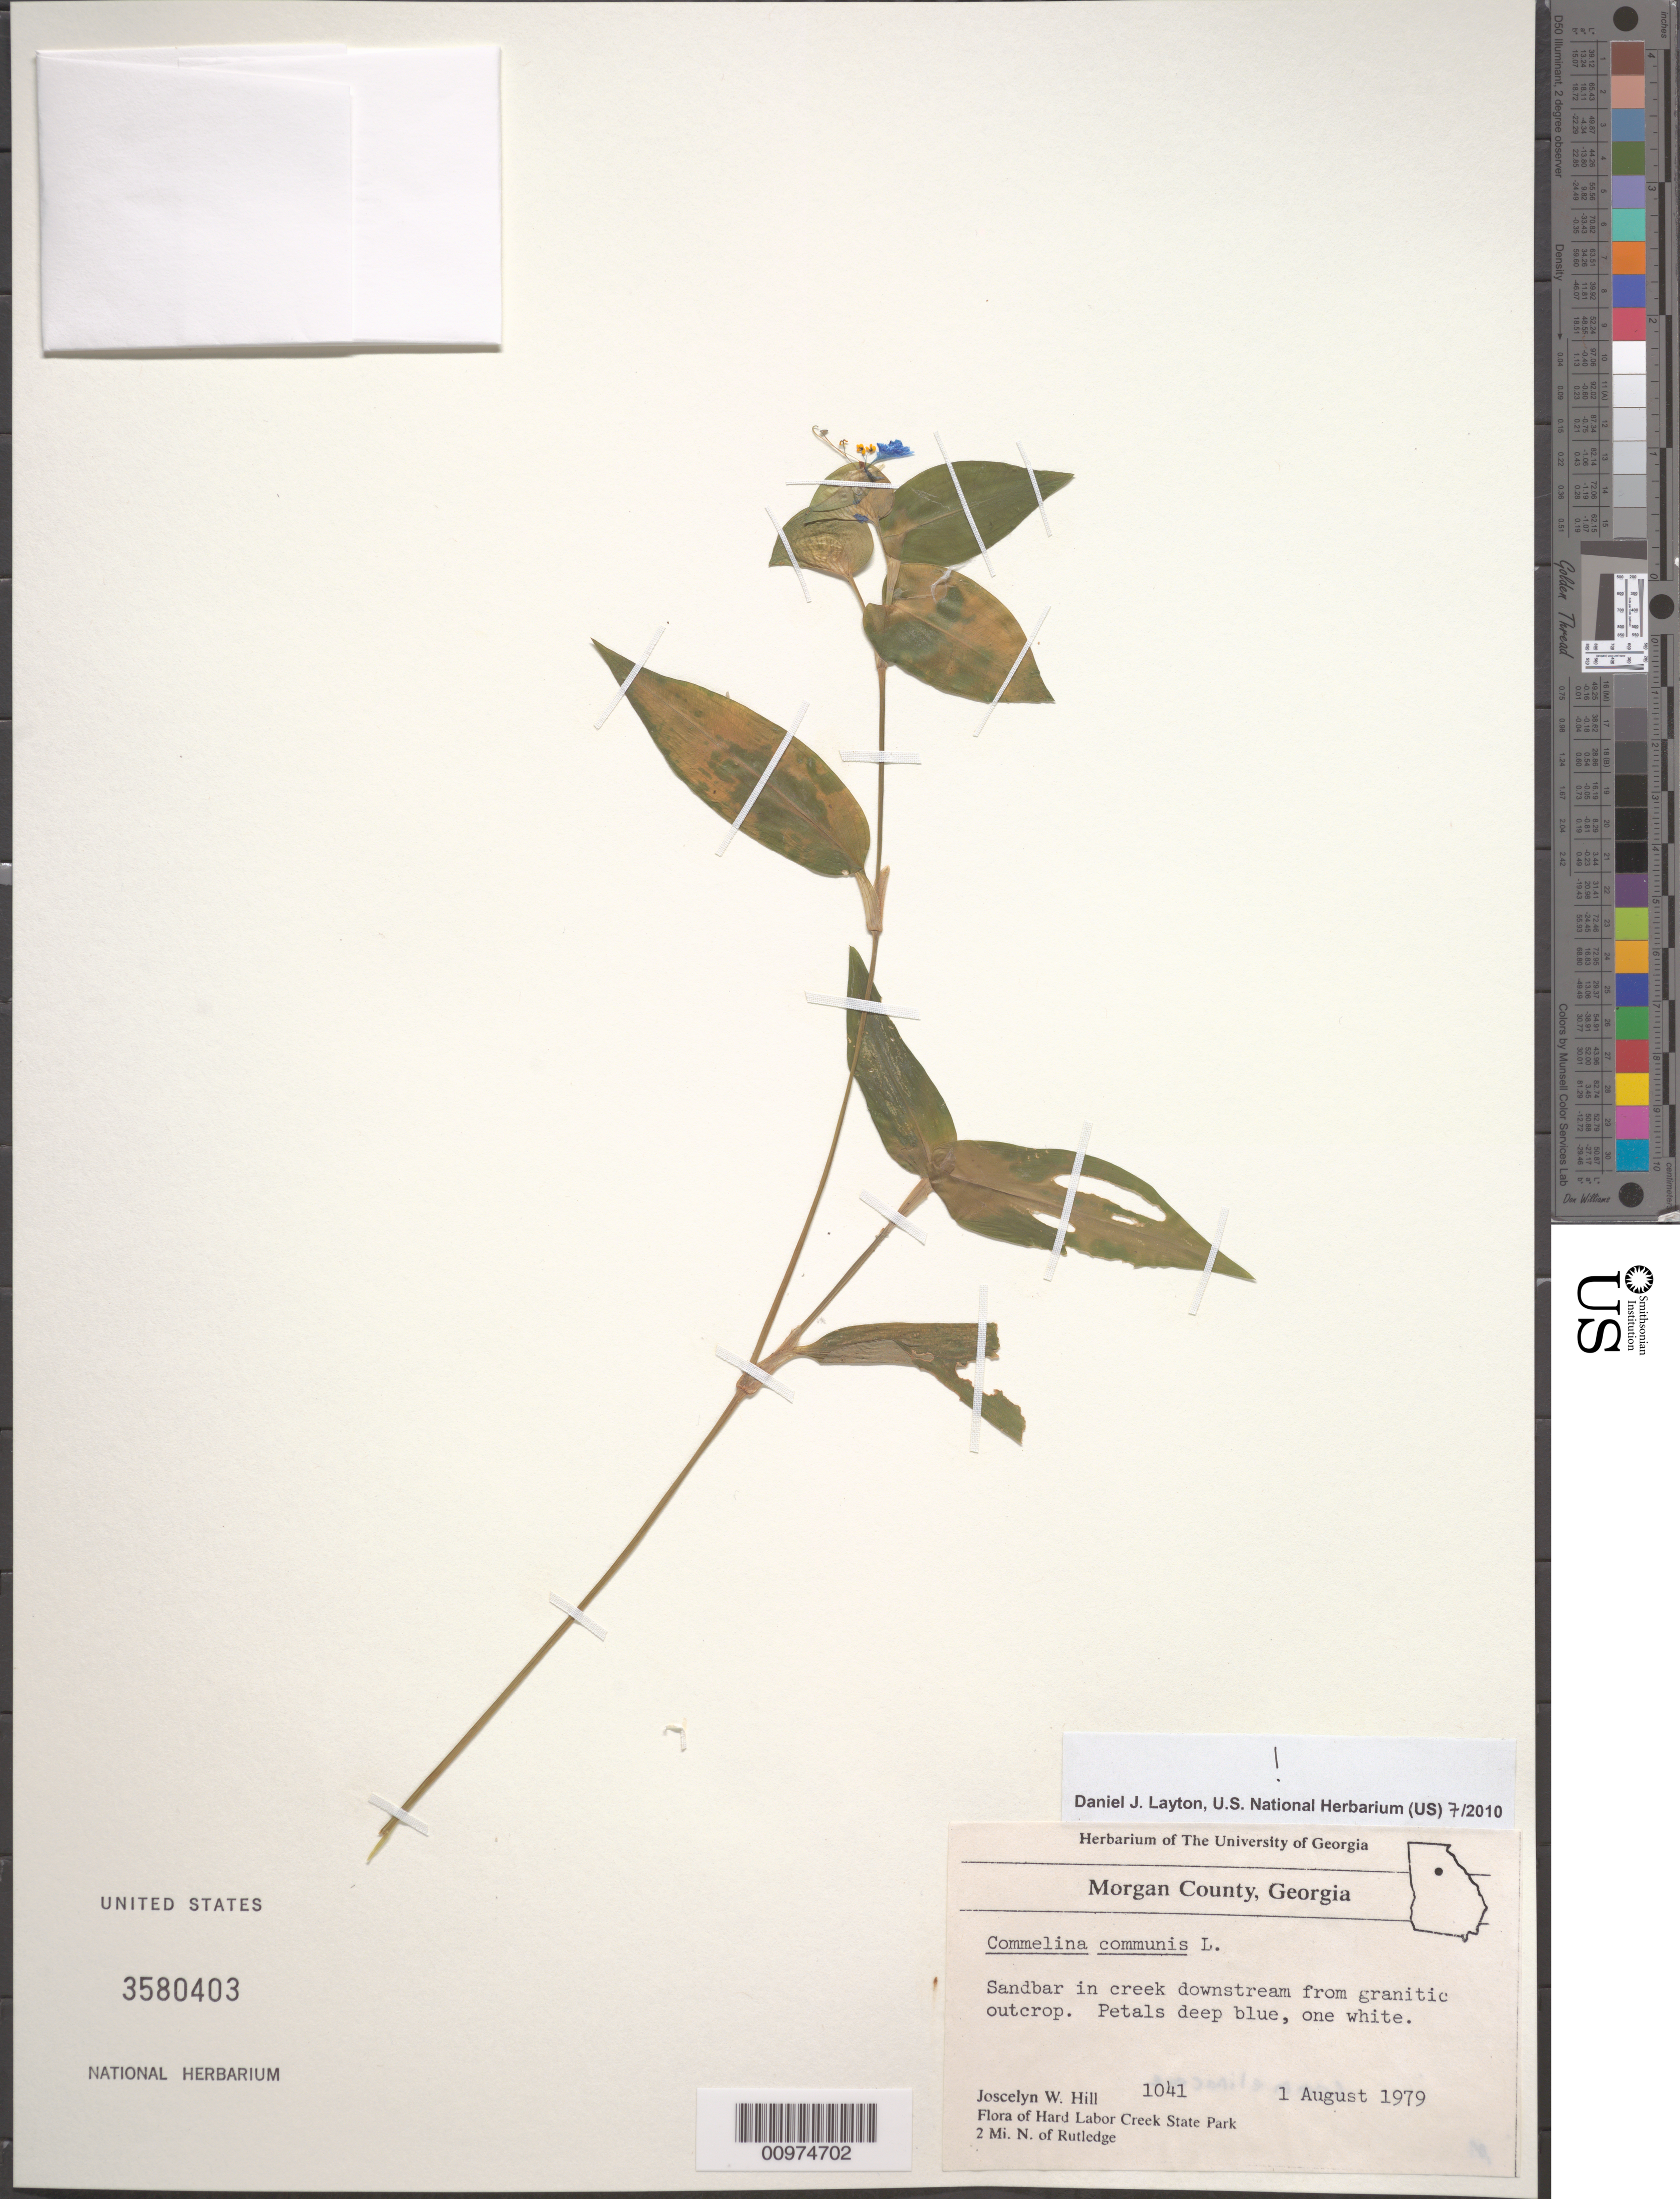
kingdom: Plantae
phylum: Tracheophyta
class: Liliopsida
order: Commelinales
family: Commelinaceae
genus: Commelina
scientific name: Commelina communis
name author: L.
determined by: Layton, Daniel J.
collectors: J. W. Hill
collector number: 1041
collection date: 1979-08-01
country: United States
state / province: Georgia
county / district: Morgan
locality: Flora of Hard Labor Creek State Park. 2 mi. N. of Rutledge.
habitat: Sandbar in creek downstream from granitic outcrop.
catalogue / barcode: US 3580403